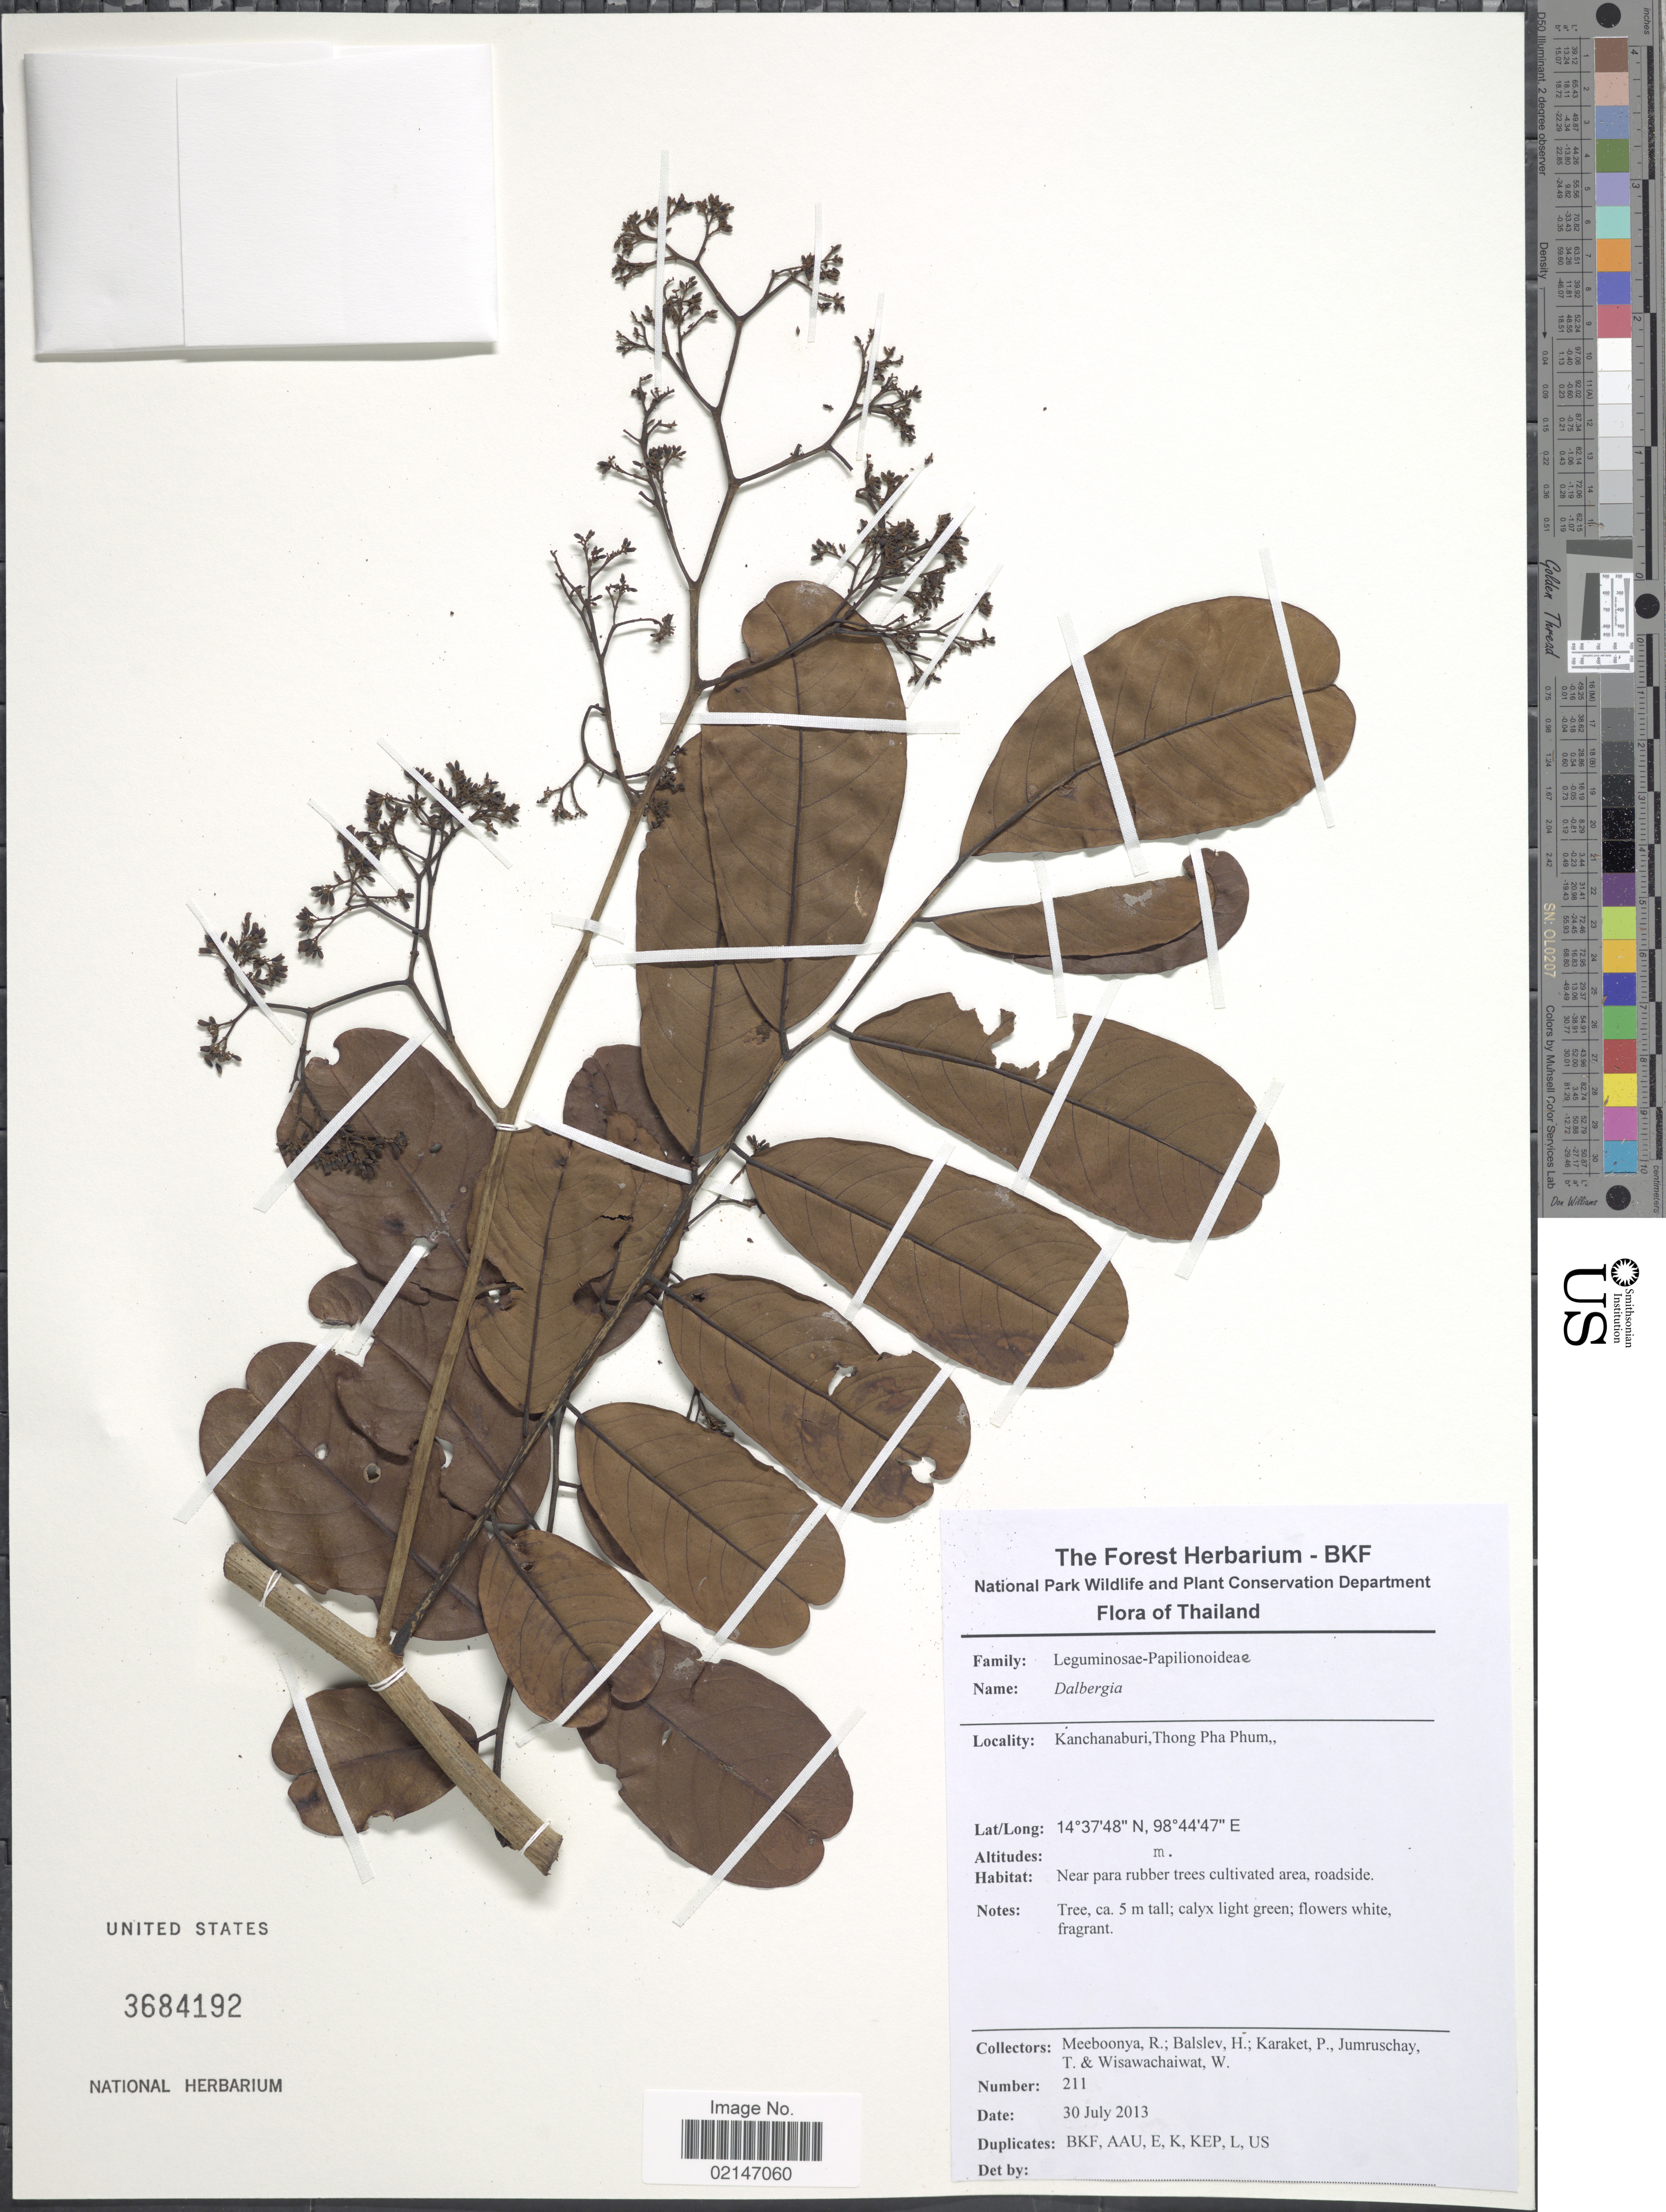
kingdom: Plantae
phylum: Tracheophyta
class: Magnoliopsida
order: Fabales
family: Fabaceae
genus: Dalbergia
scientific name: Dalbergia sp.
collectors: R. Meeboonya, H. Balslev, P. Karaket, T. Jumruschay & W. Wisawachaiwat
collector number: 211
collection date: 2013-07-30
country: Thailand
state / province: Kanchanaburi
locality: Thong Pha Phum, near parra rubber trees culitvated area, roadside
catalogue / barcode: US 3684192